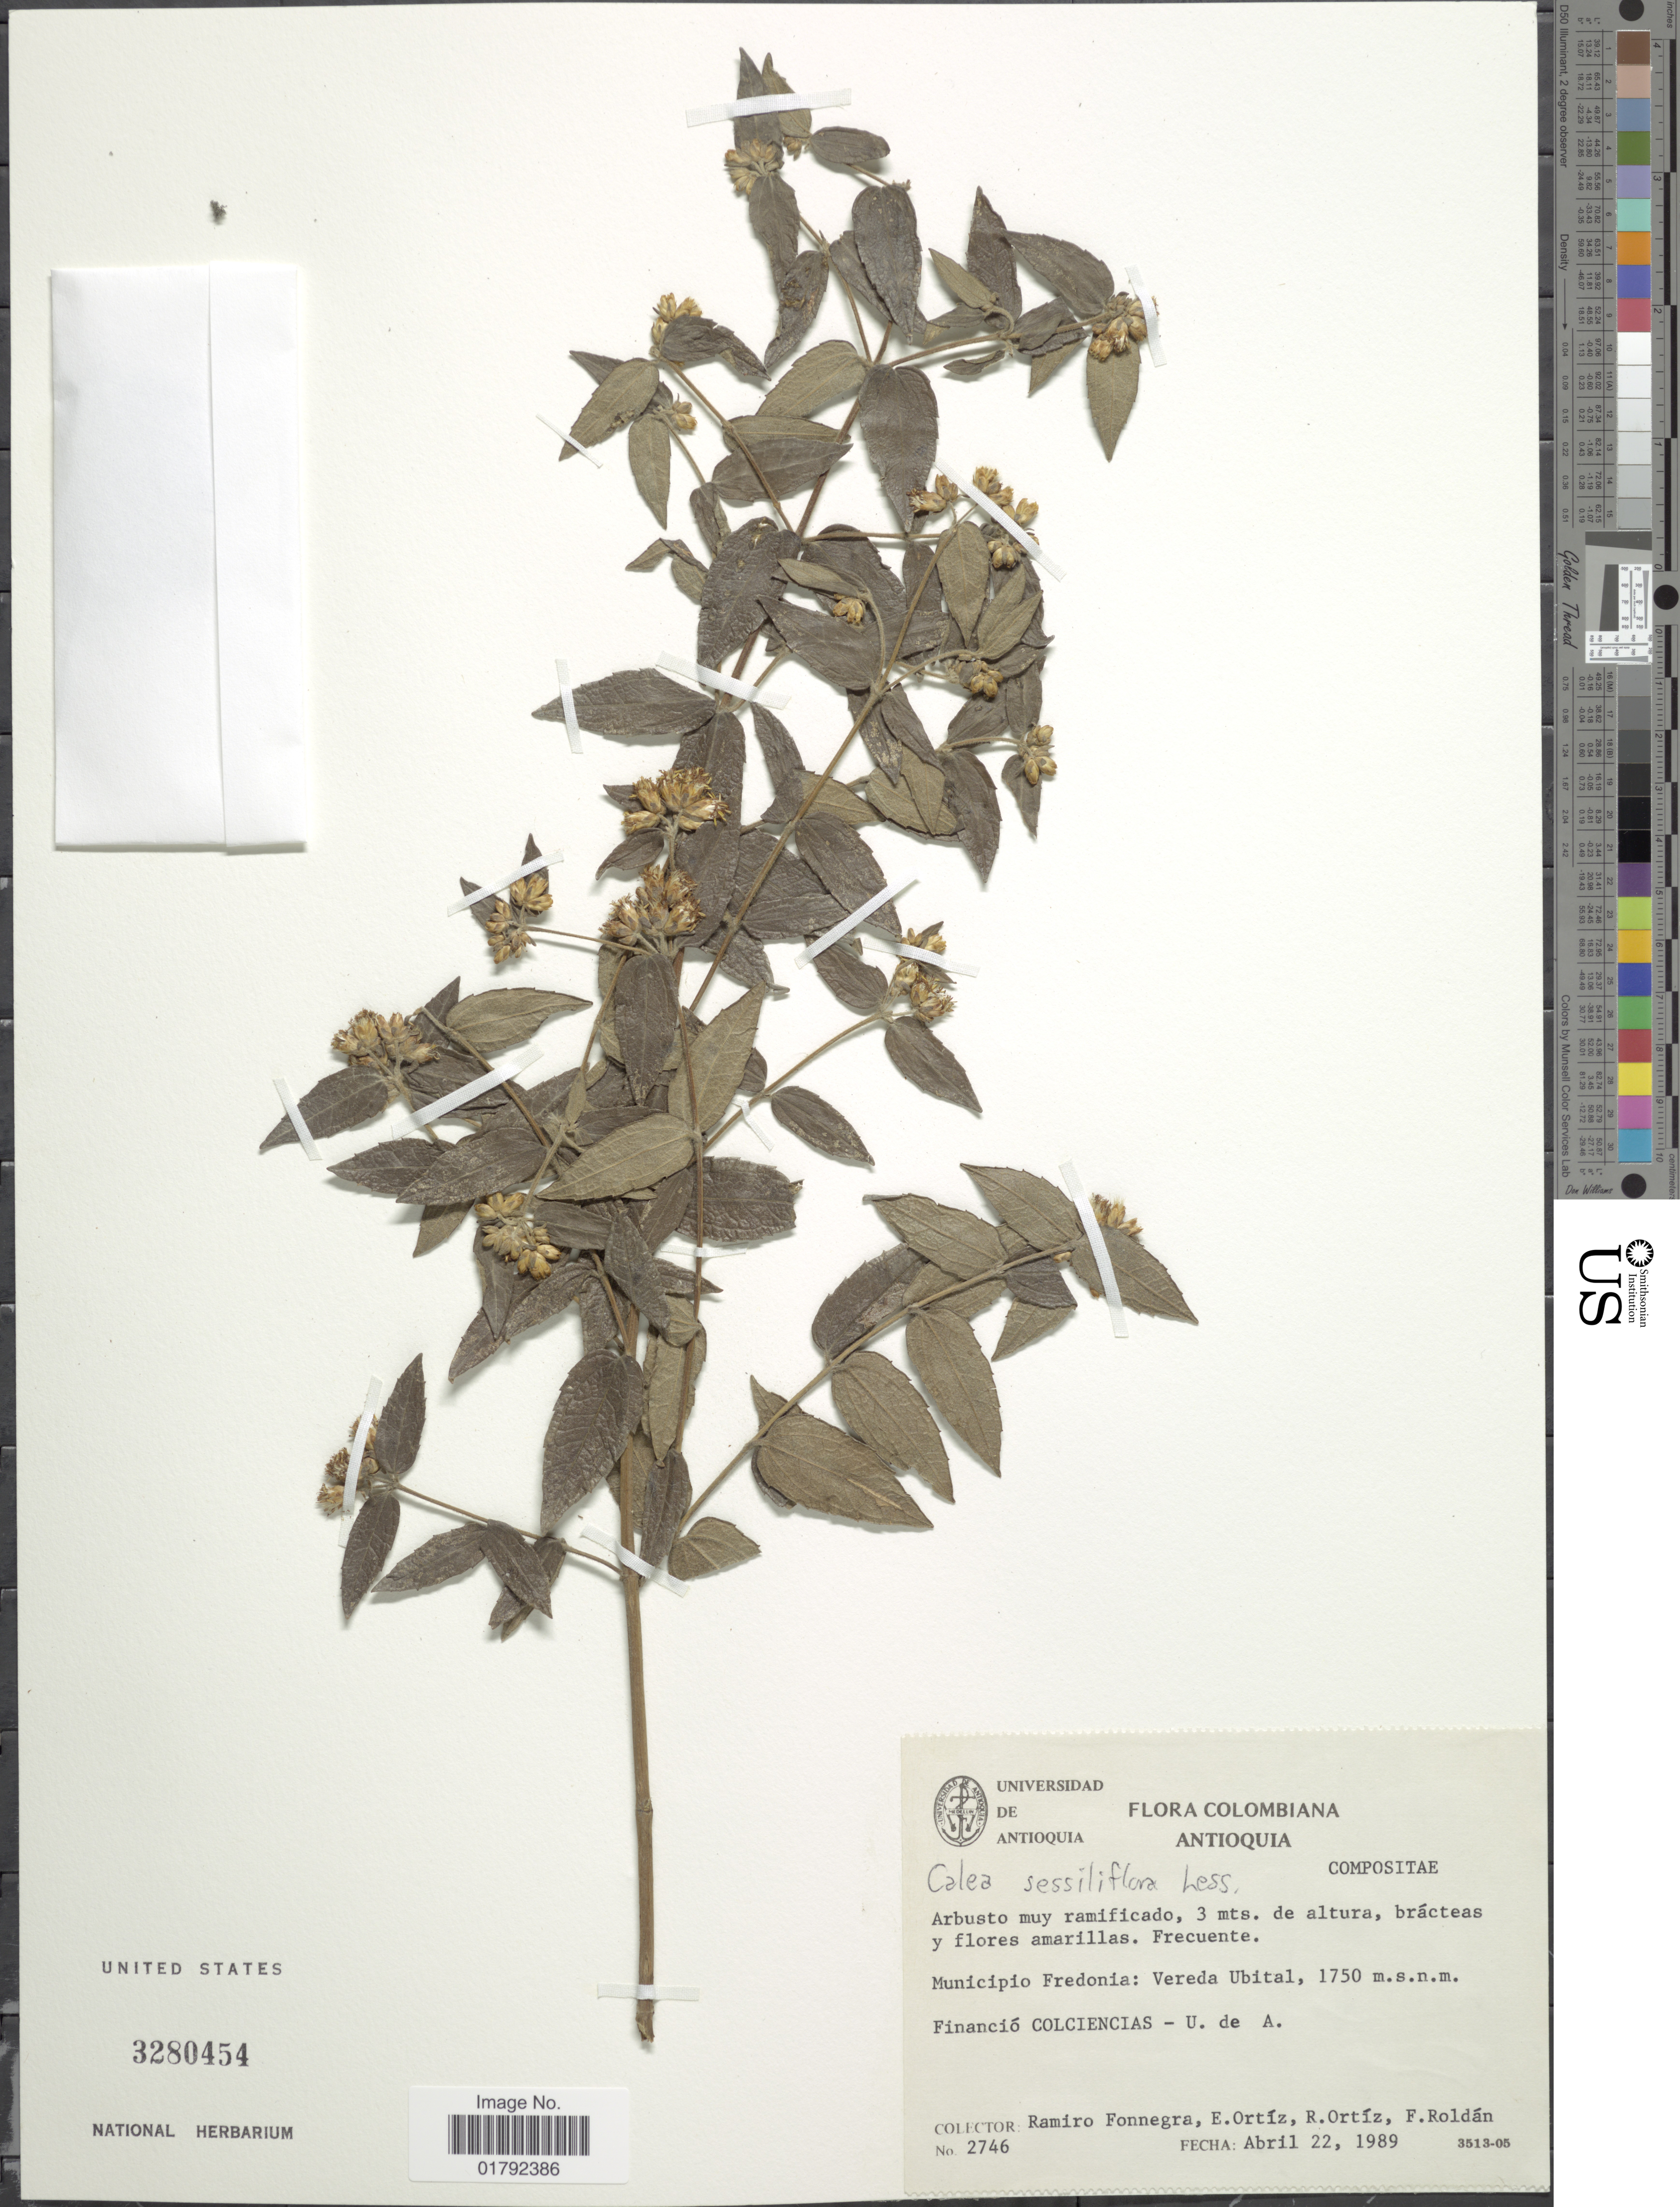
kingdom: Plantae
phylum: Tracheophyta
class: Magnoliopsida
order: Asterales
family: Asteraceae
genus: Calea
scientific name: Calea sessiliflora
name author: Less.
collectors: R. Fonnegra G., E. Ortíz, R. Ortíz & F. J. Roldán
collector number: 2746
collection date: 1989-04-22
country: Colombia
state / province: Antioquia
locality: Municipio Fredonia: Vereda Ubital.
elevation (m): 1750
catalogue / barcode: US 3280454